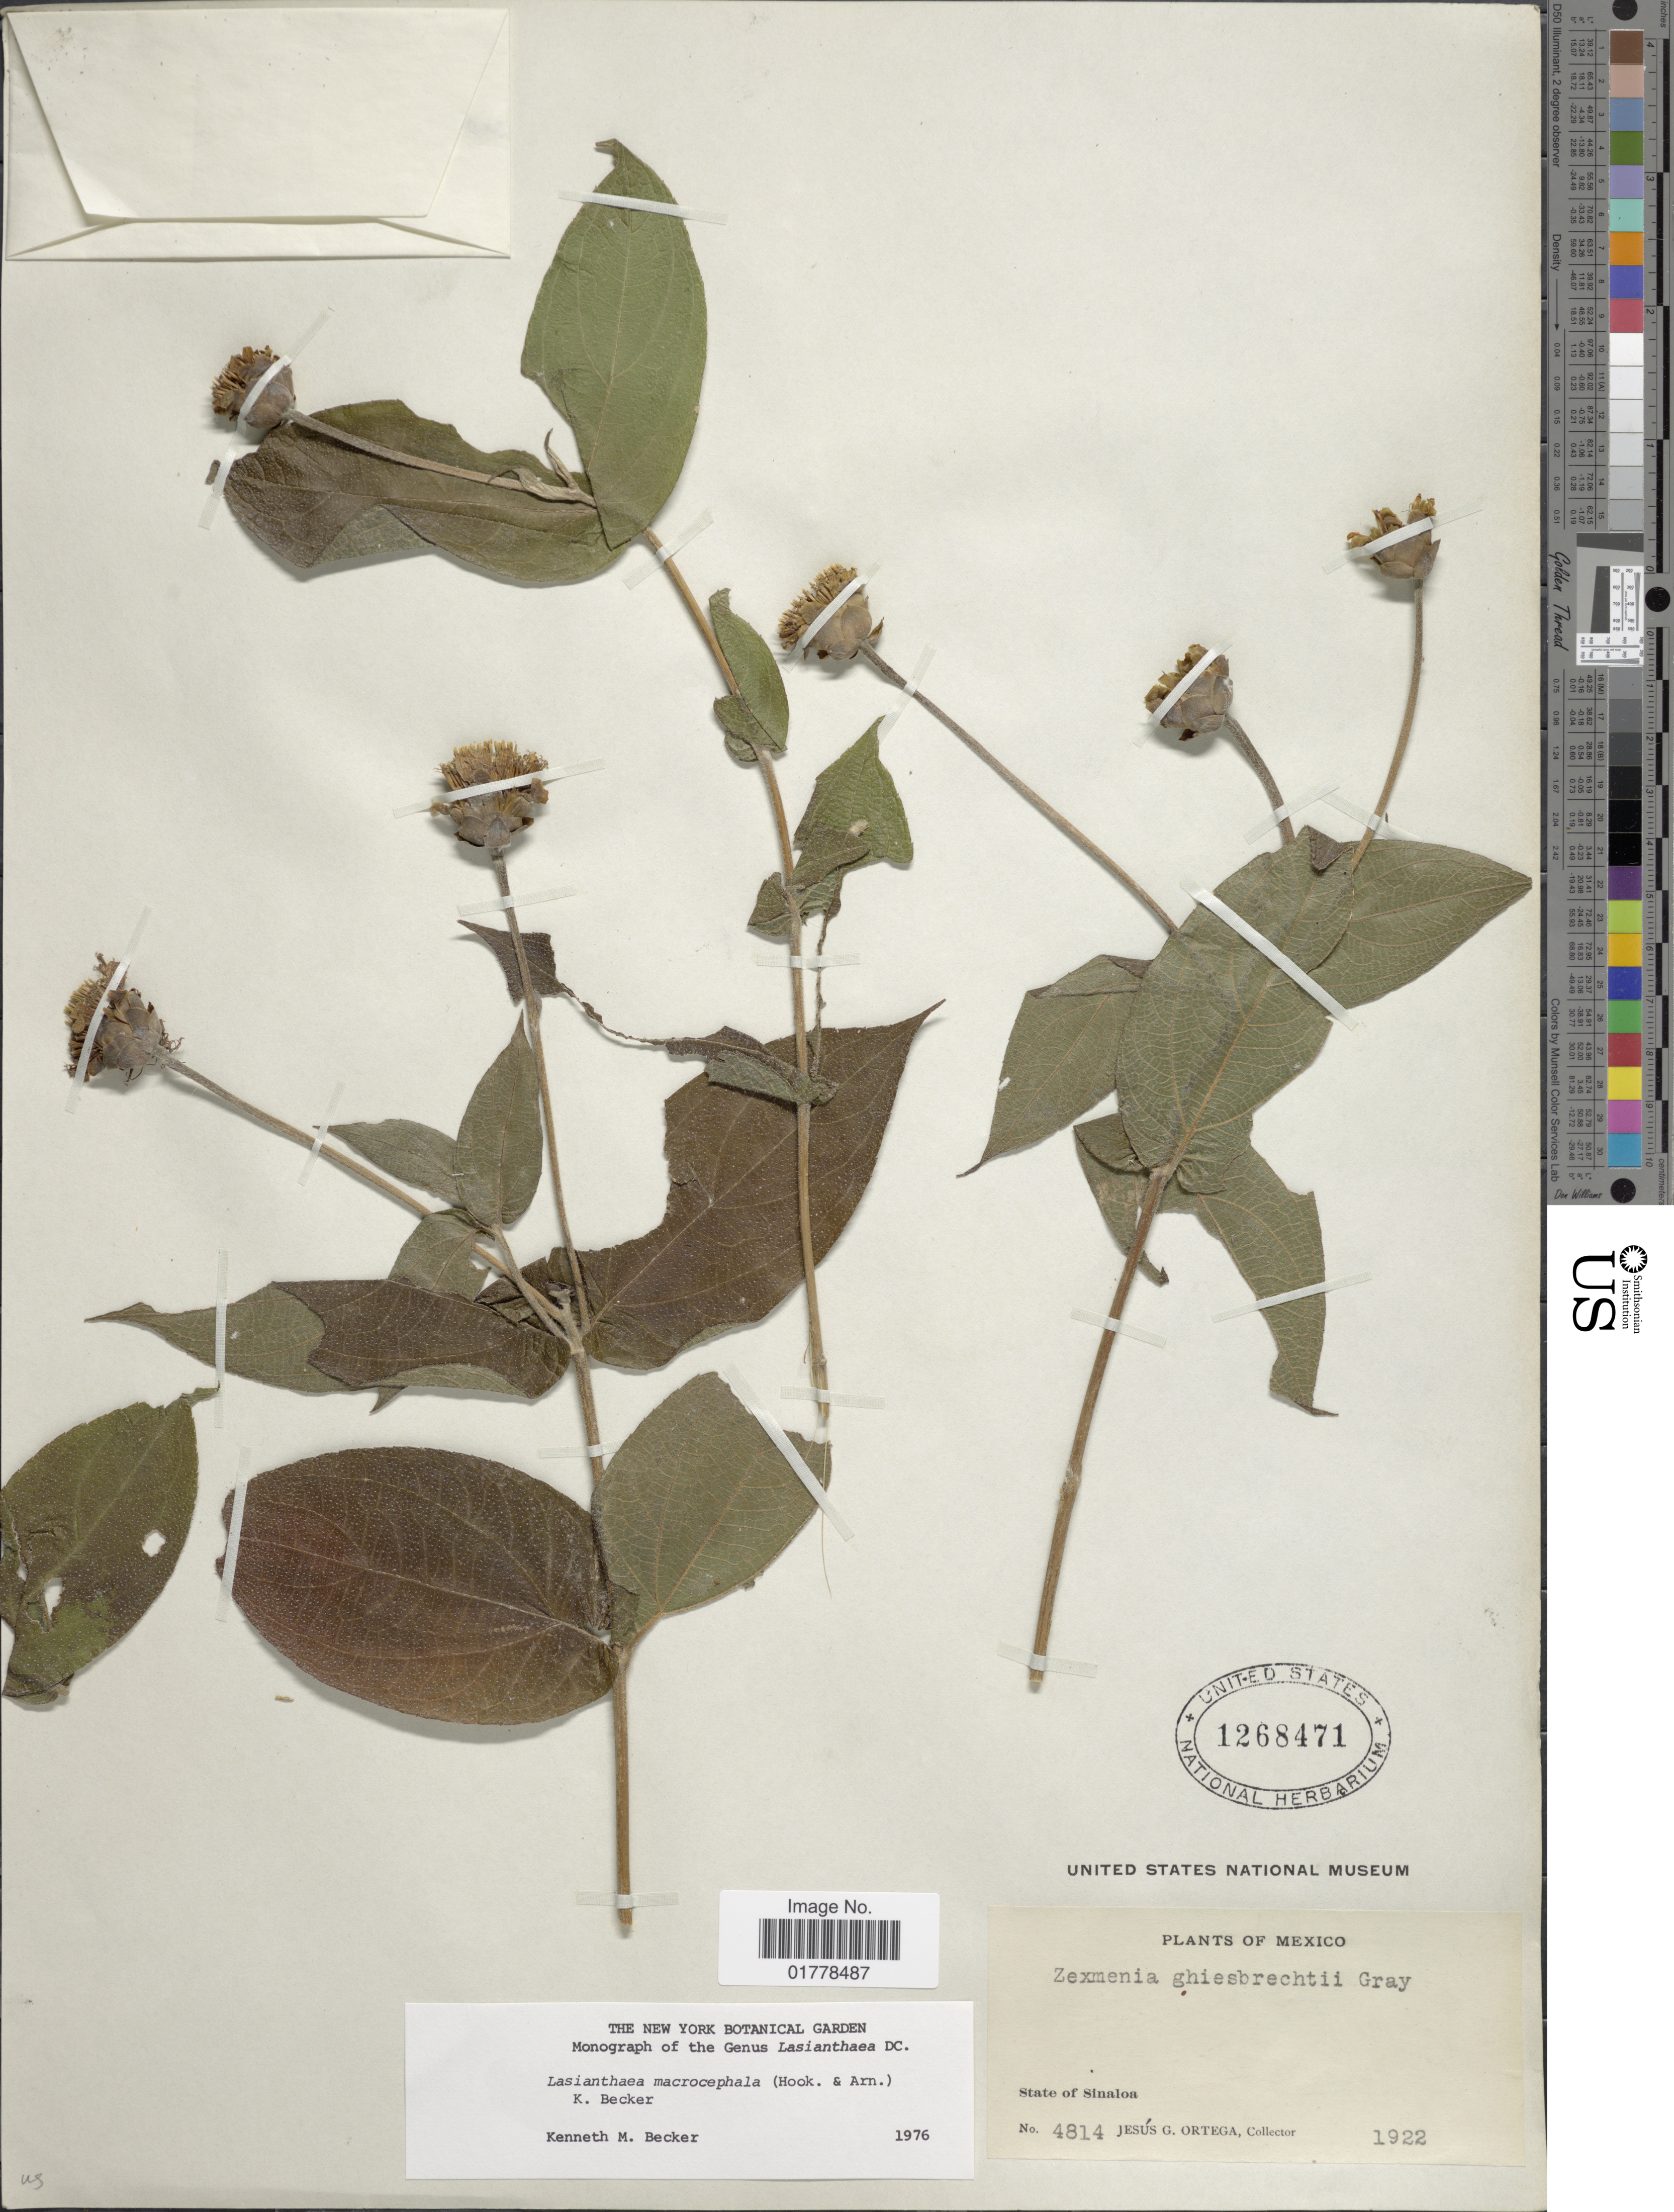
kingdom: Plantae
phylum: Tracheophyta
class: Magnoliopsida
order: Asterales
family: Asteraceae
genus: Lasianthaea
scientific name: Lasianthaea macrocephala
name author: (Hook. & Arn.) K.M. Becker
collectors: J. Ortega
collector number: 4814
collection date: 1922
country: Mexico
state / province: Sinaloa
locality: State of Sinaloa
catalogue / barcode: US 1268471